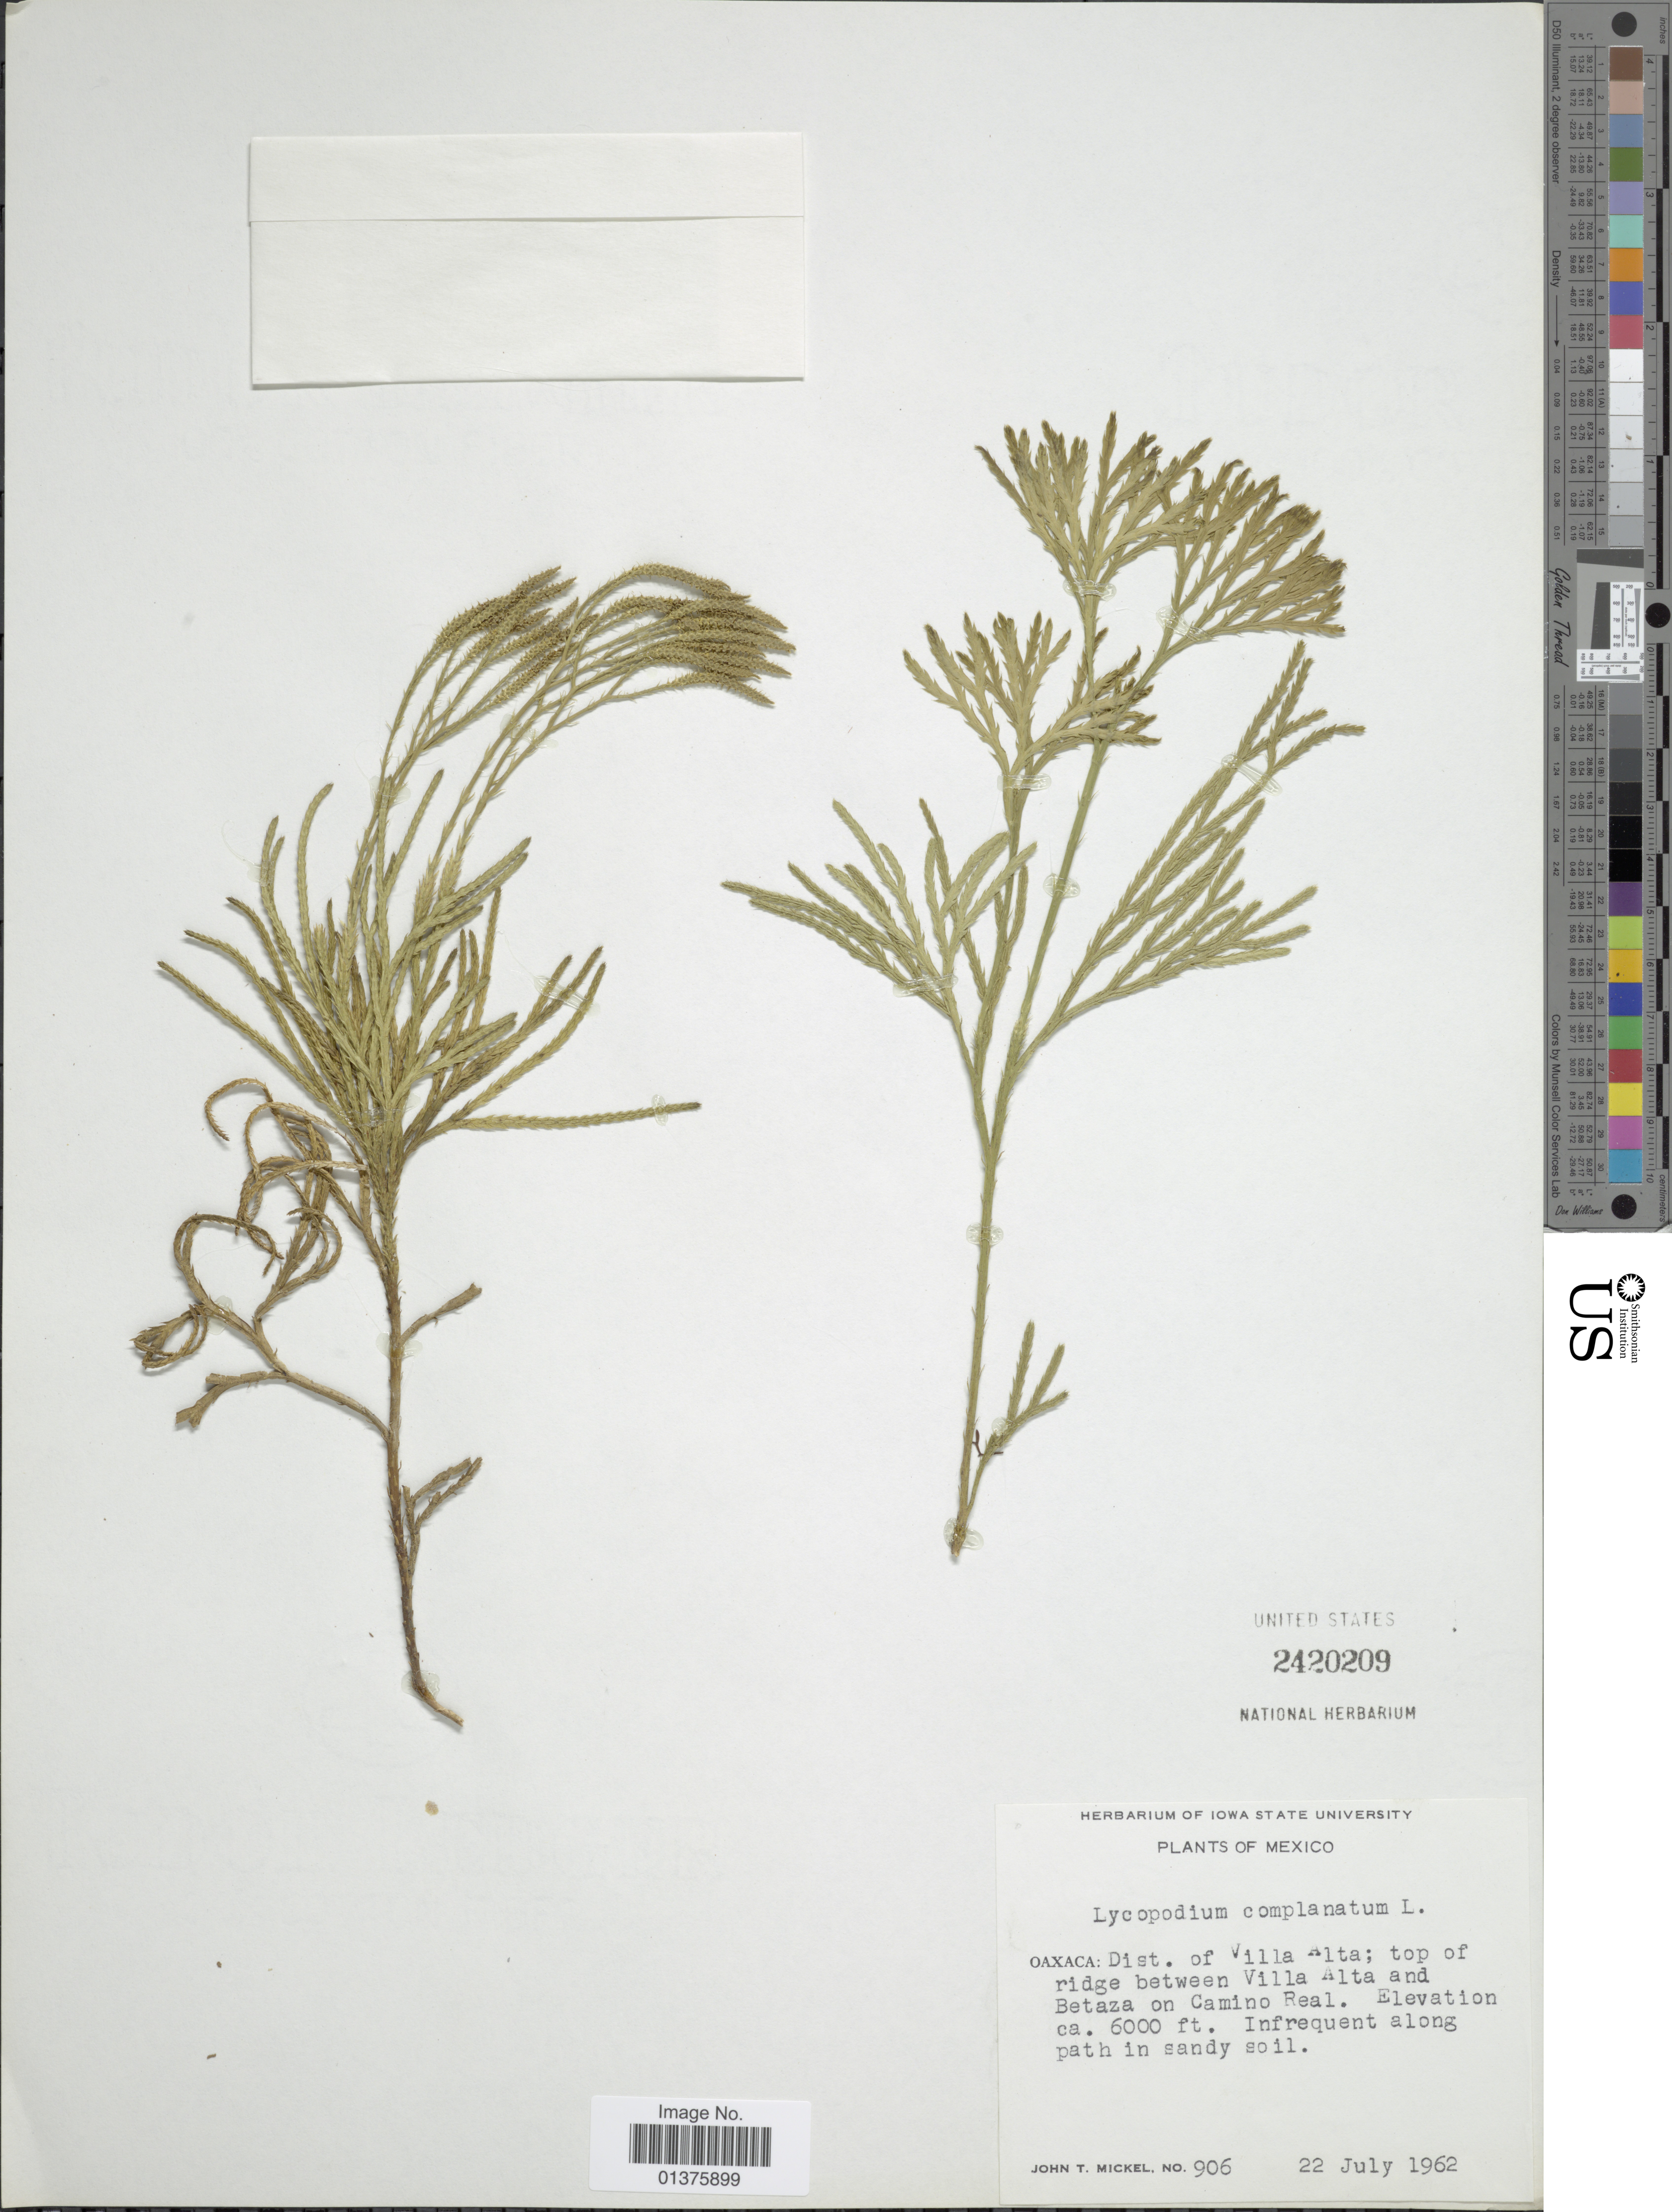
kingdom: Plantae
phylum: Tracheophyta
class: Lycopodiopsida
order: Lycopodiales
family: Lycopodiaceae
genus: Diphasiastrum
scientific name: Diphasiastrum thyoides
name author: (Humb. & Bonpl. ex Willd.) Holub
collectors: J. T. Mickel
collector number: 906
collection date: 1962-07-22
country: Mexico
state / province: Oaxaca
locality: Dist. of Villa Alta; top of ridge between Villa Alta and Betaza on Camino Real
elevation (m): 1829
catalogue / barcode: US 2420209